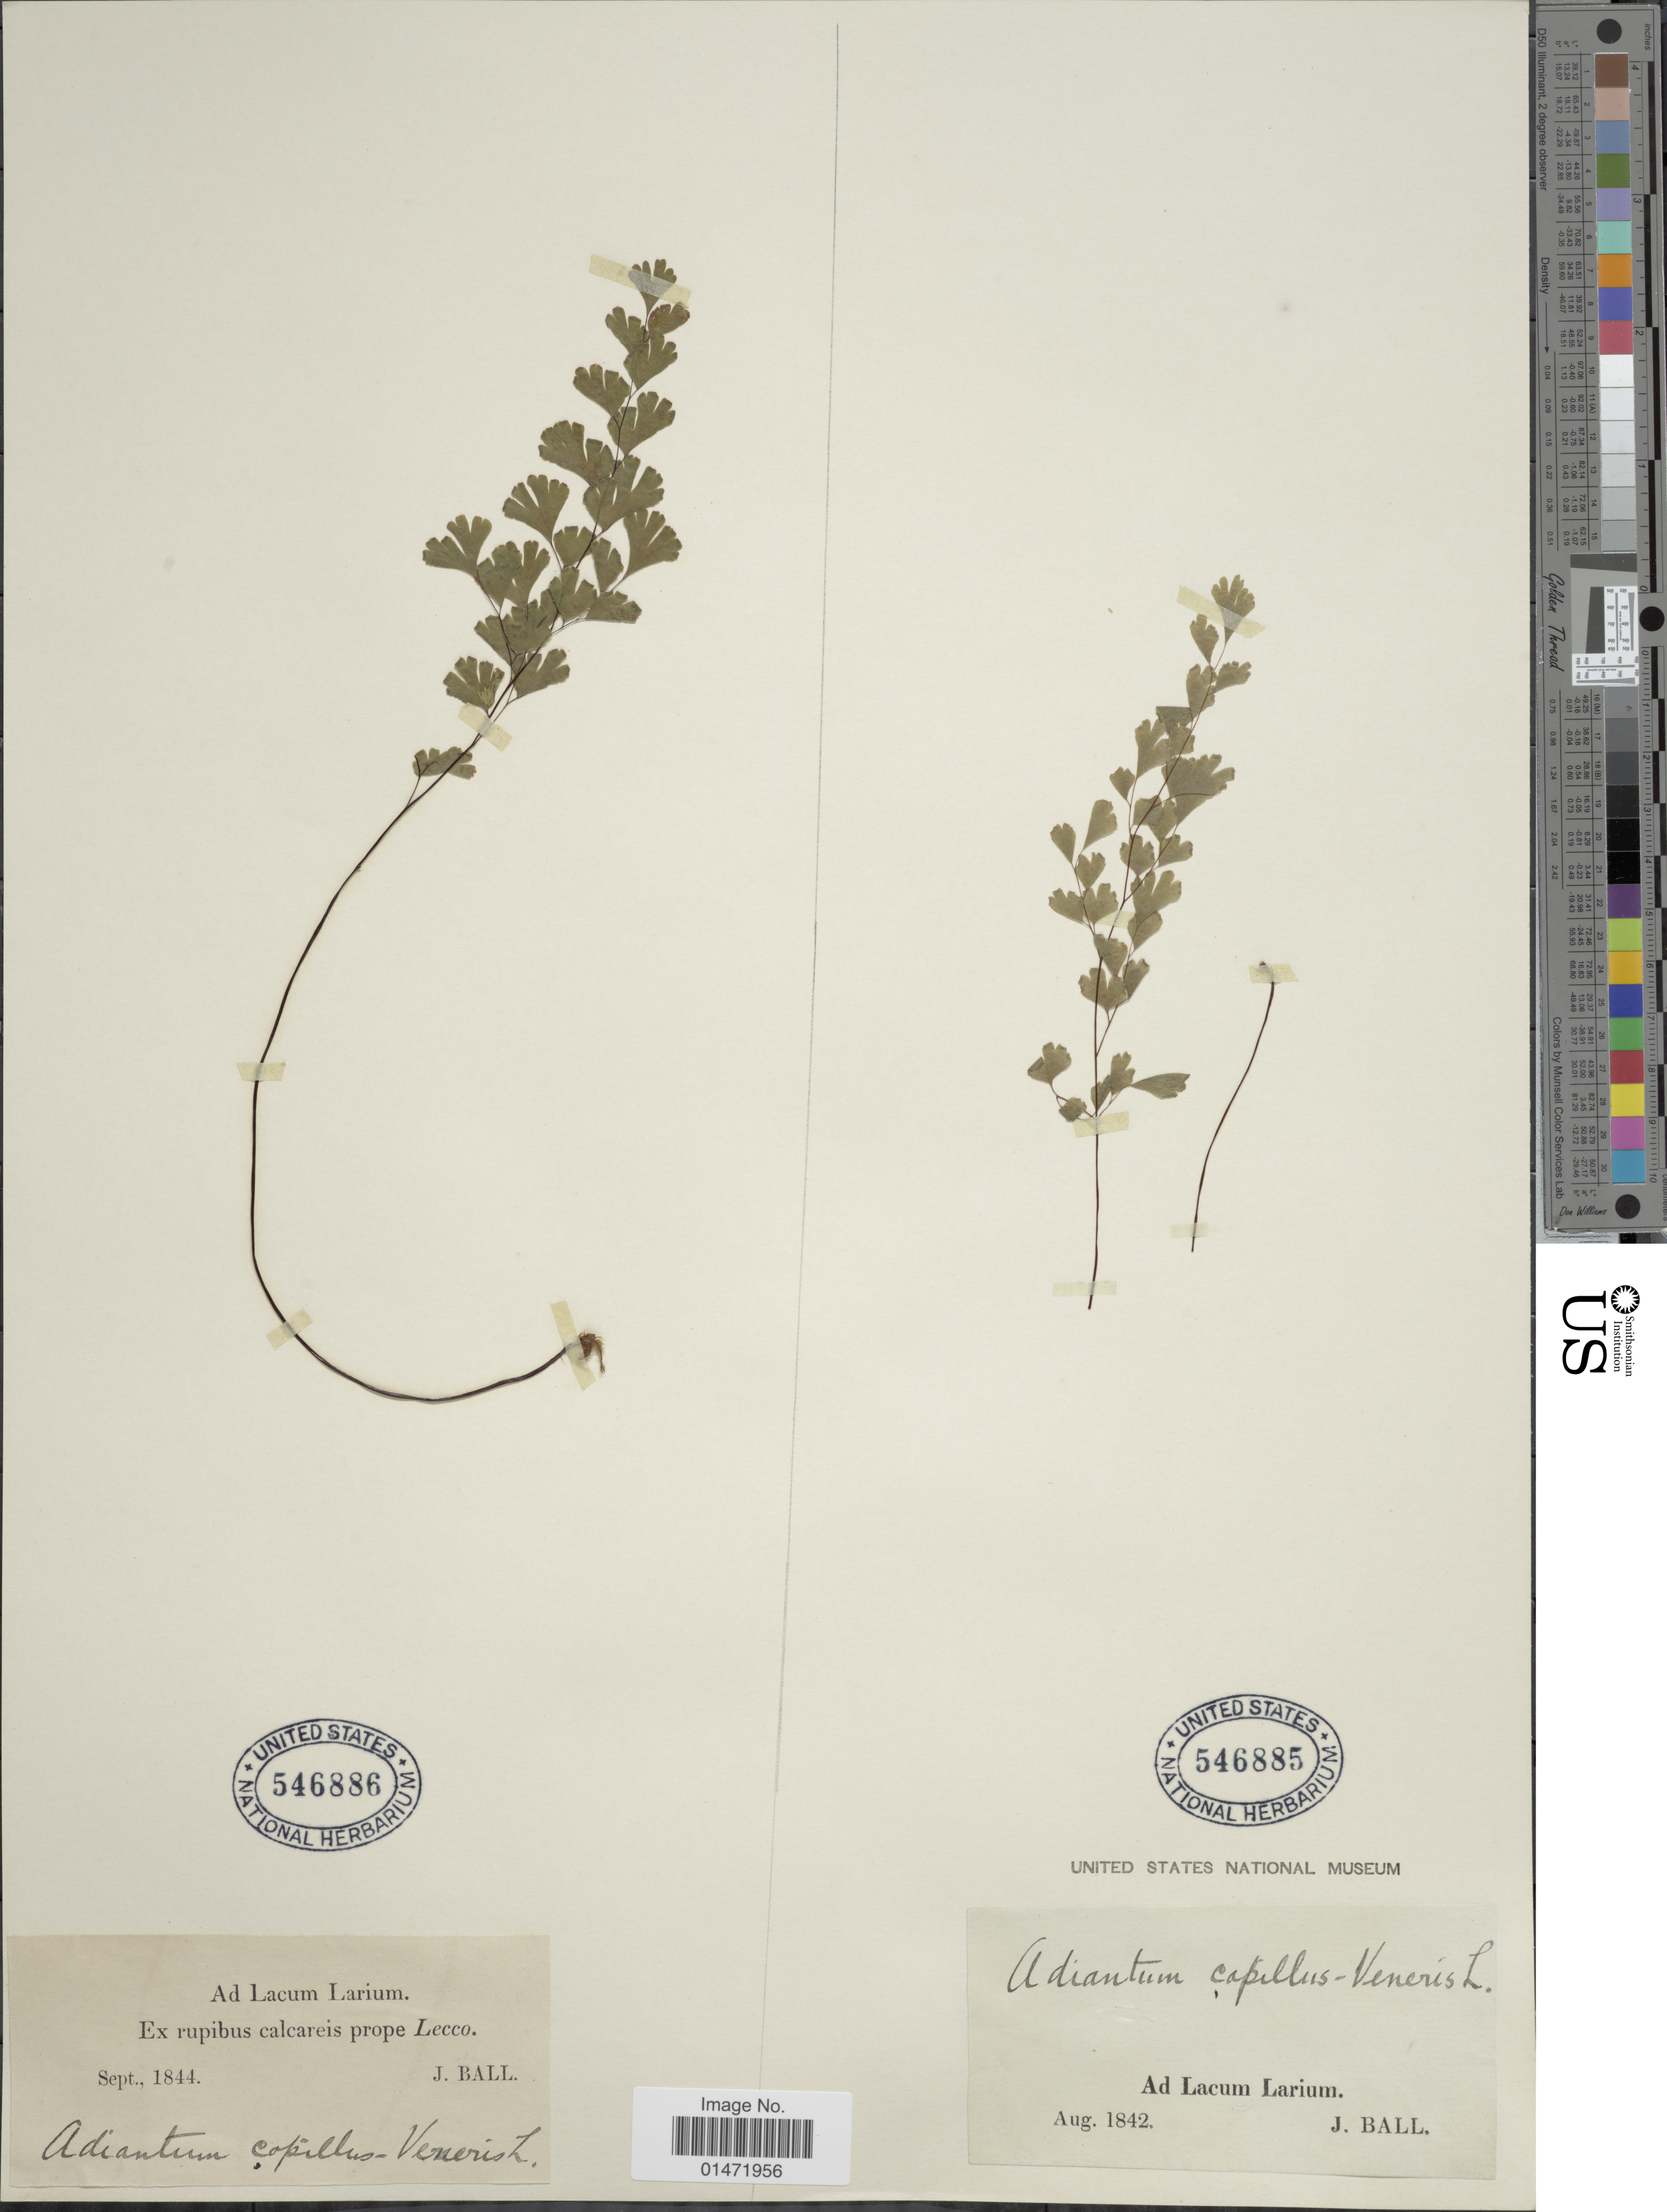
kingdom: Plantae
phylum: Tracheophyta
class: Polypodiopsida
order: Polypodiales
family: Pteridaceae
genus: Adiantum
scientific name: Adiantum capillus-veneris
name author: L.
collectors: J. Ball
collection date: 1844-09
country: Italy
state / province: Lombardy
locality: Ad Lacum Larium. Ex rupibus calcareis prope Lecco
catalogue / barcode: US 546886-2